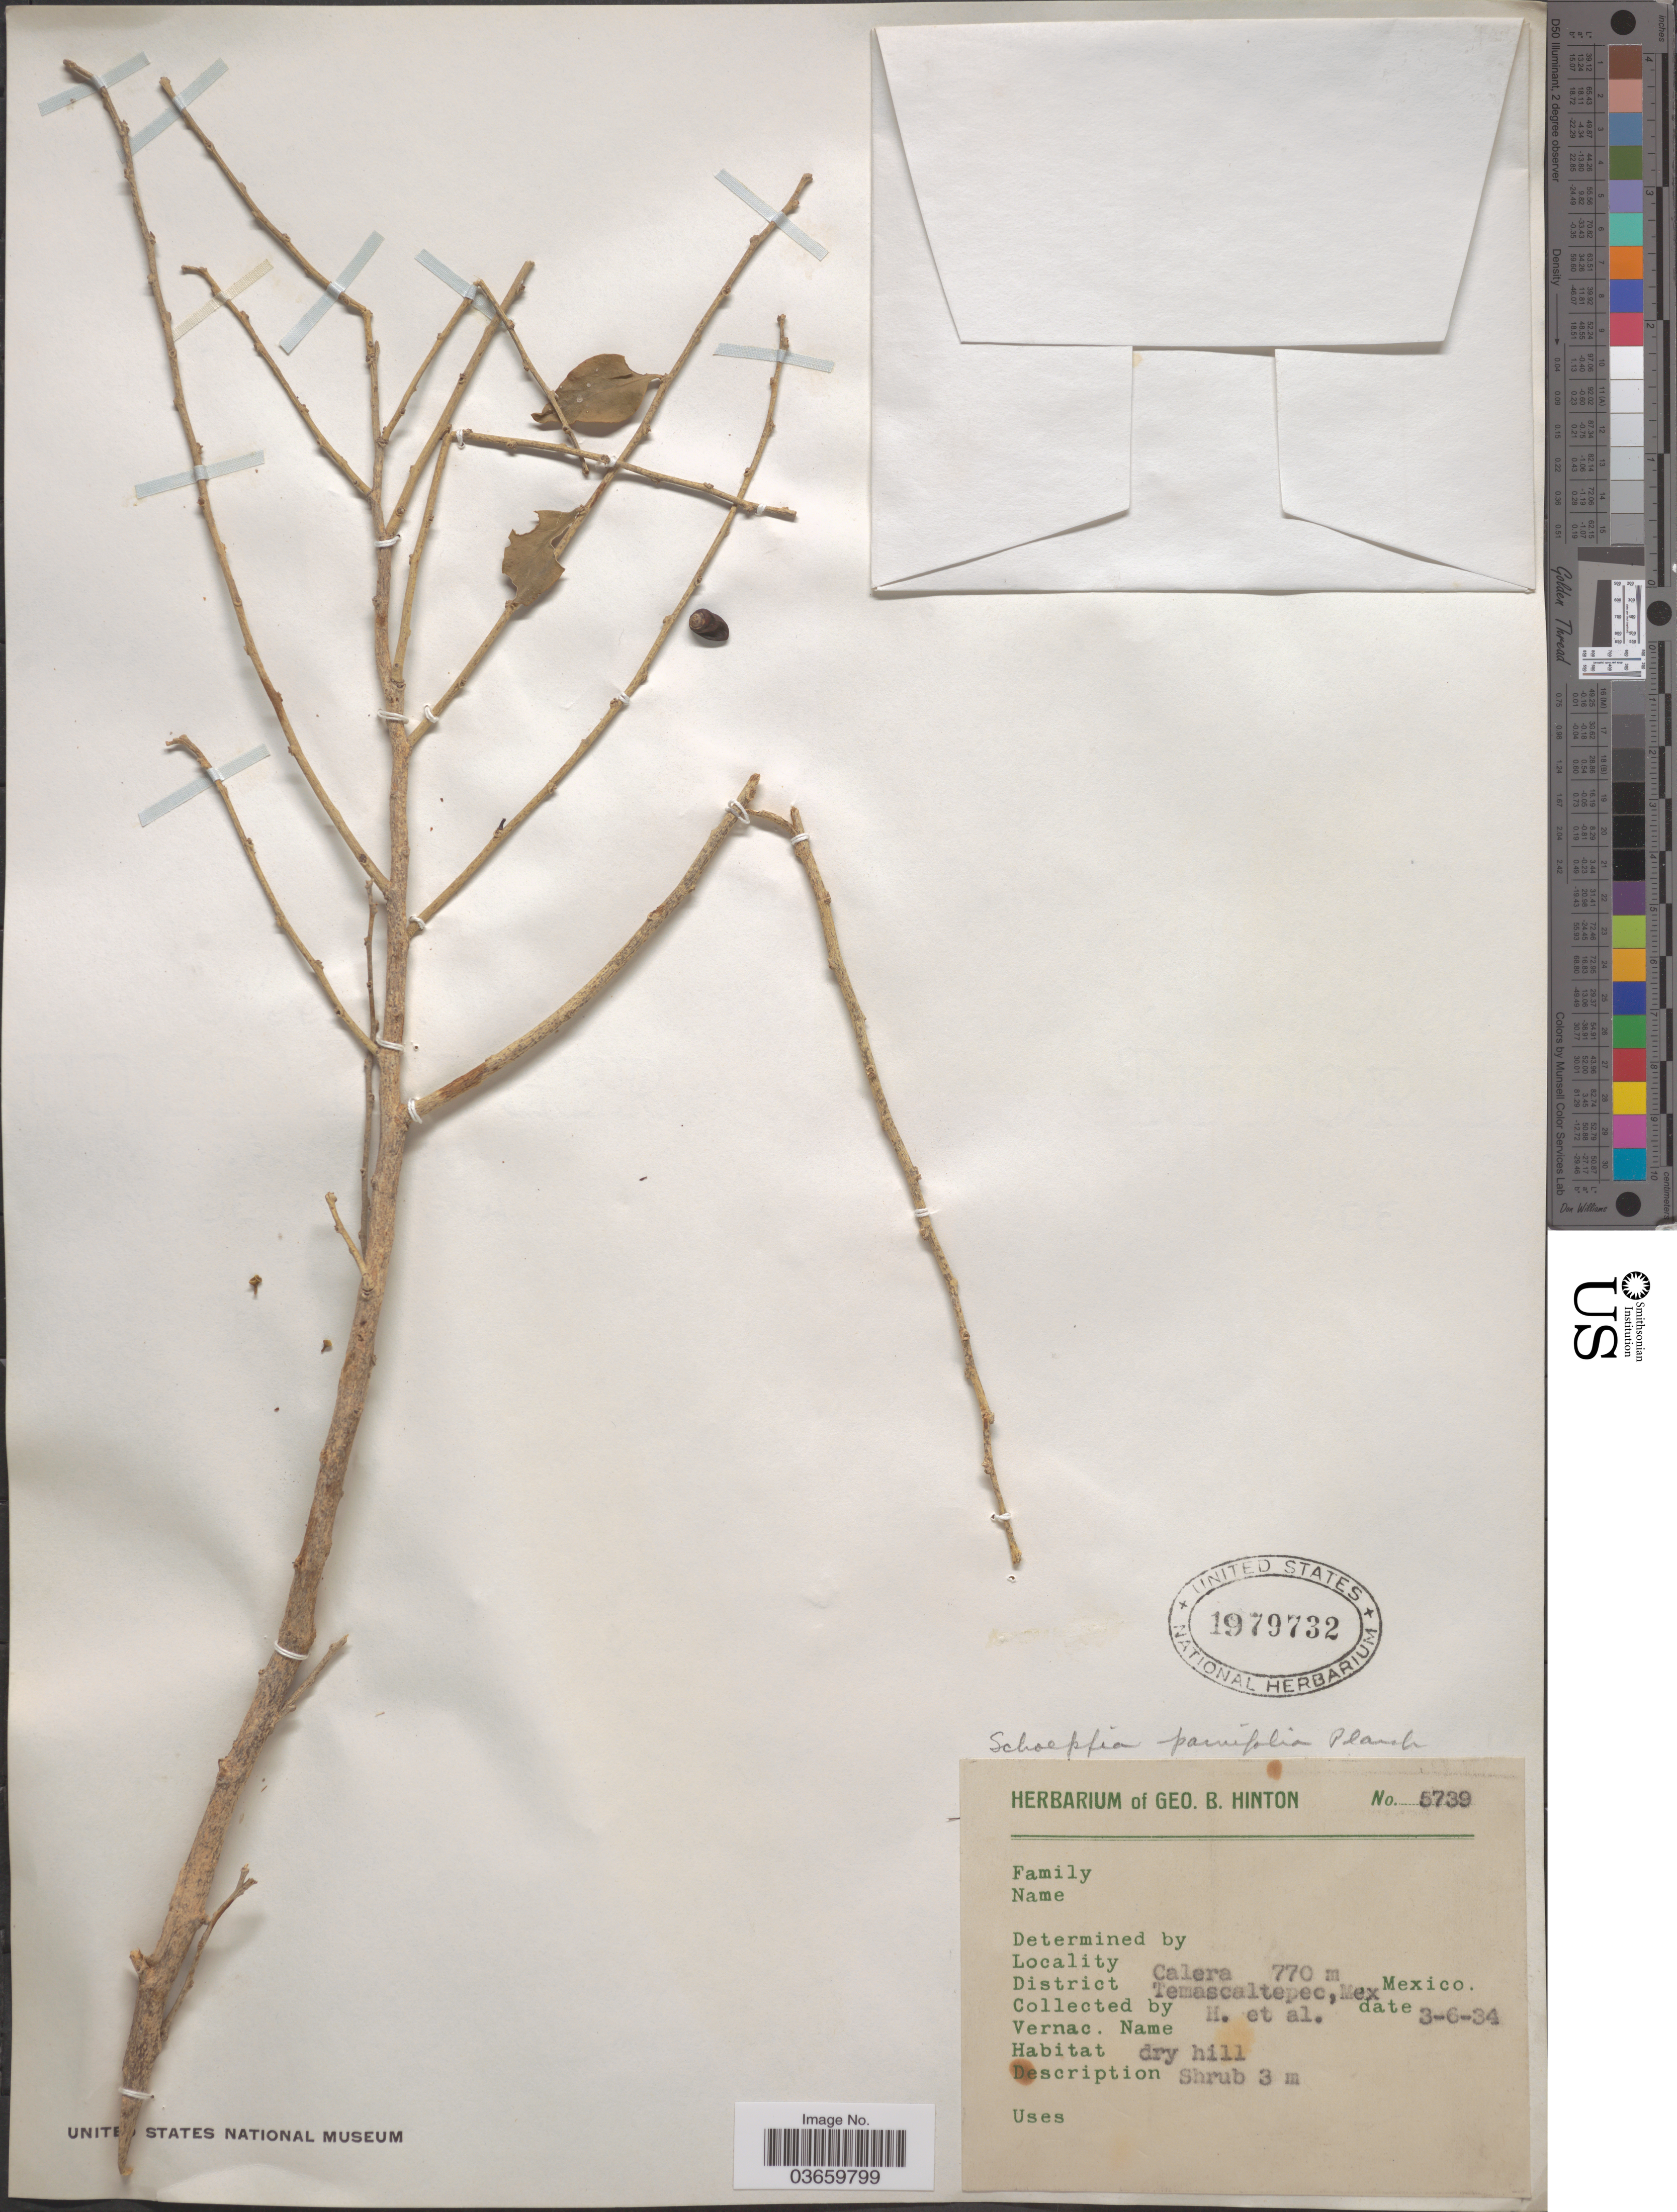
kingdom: Plantae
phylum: Tracheophyta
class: Magnoliopsida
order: Santalales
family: Schoepfiaceae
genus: Schoepfia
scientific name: Schoepfia parvifolia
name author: Planch.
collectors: G. B. Hinton & et al.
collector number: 5739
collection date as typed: Transcribed d/m/y: 3/6/34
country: Mexico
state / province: México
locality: Calera. District Temascaltepec.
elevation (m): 770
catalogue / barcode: US 1979732